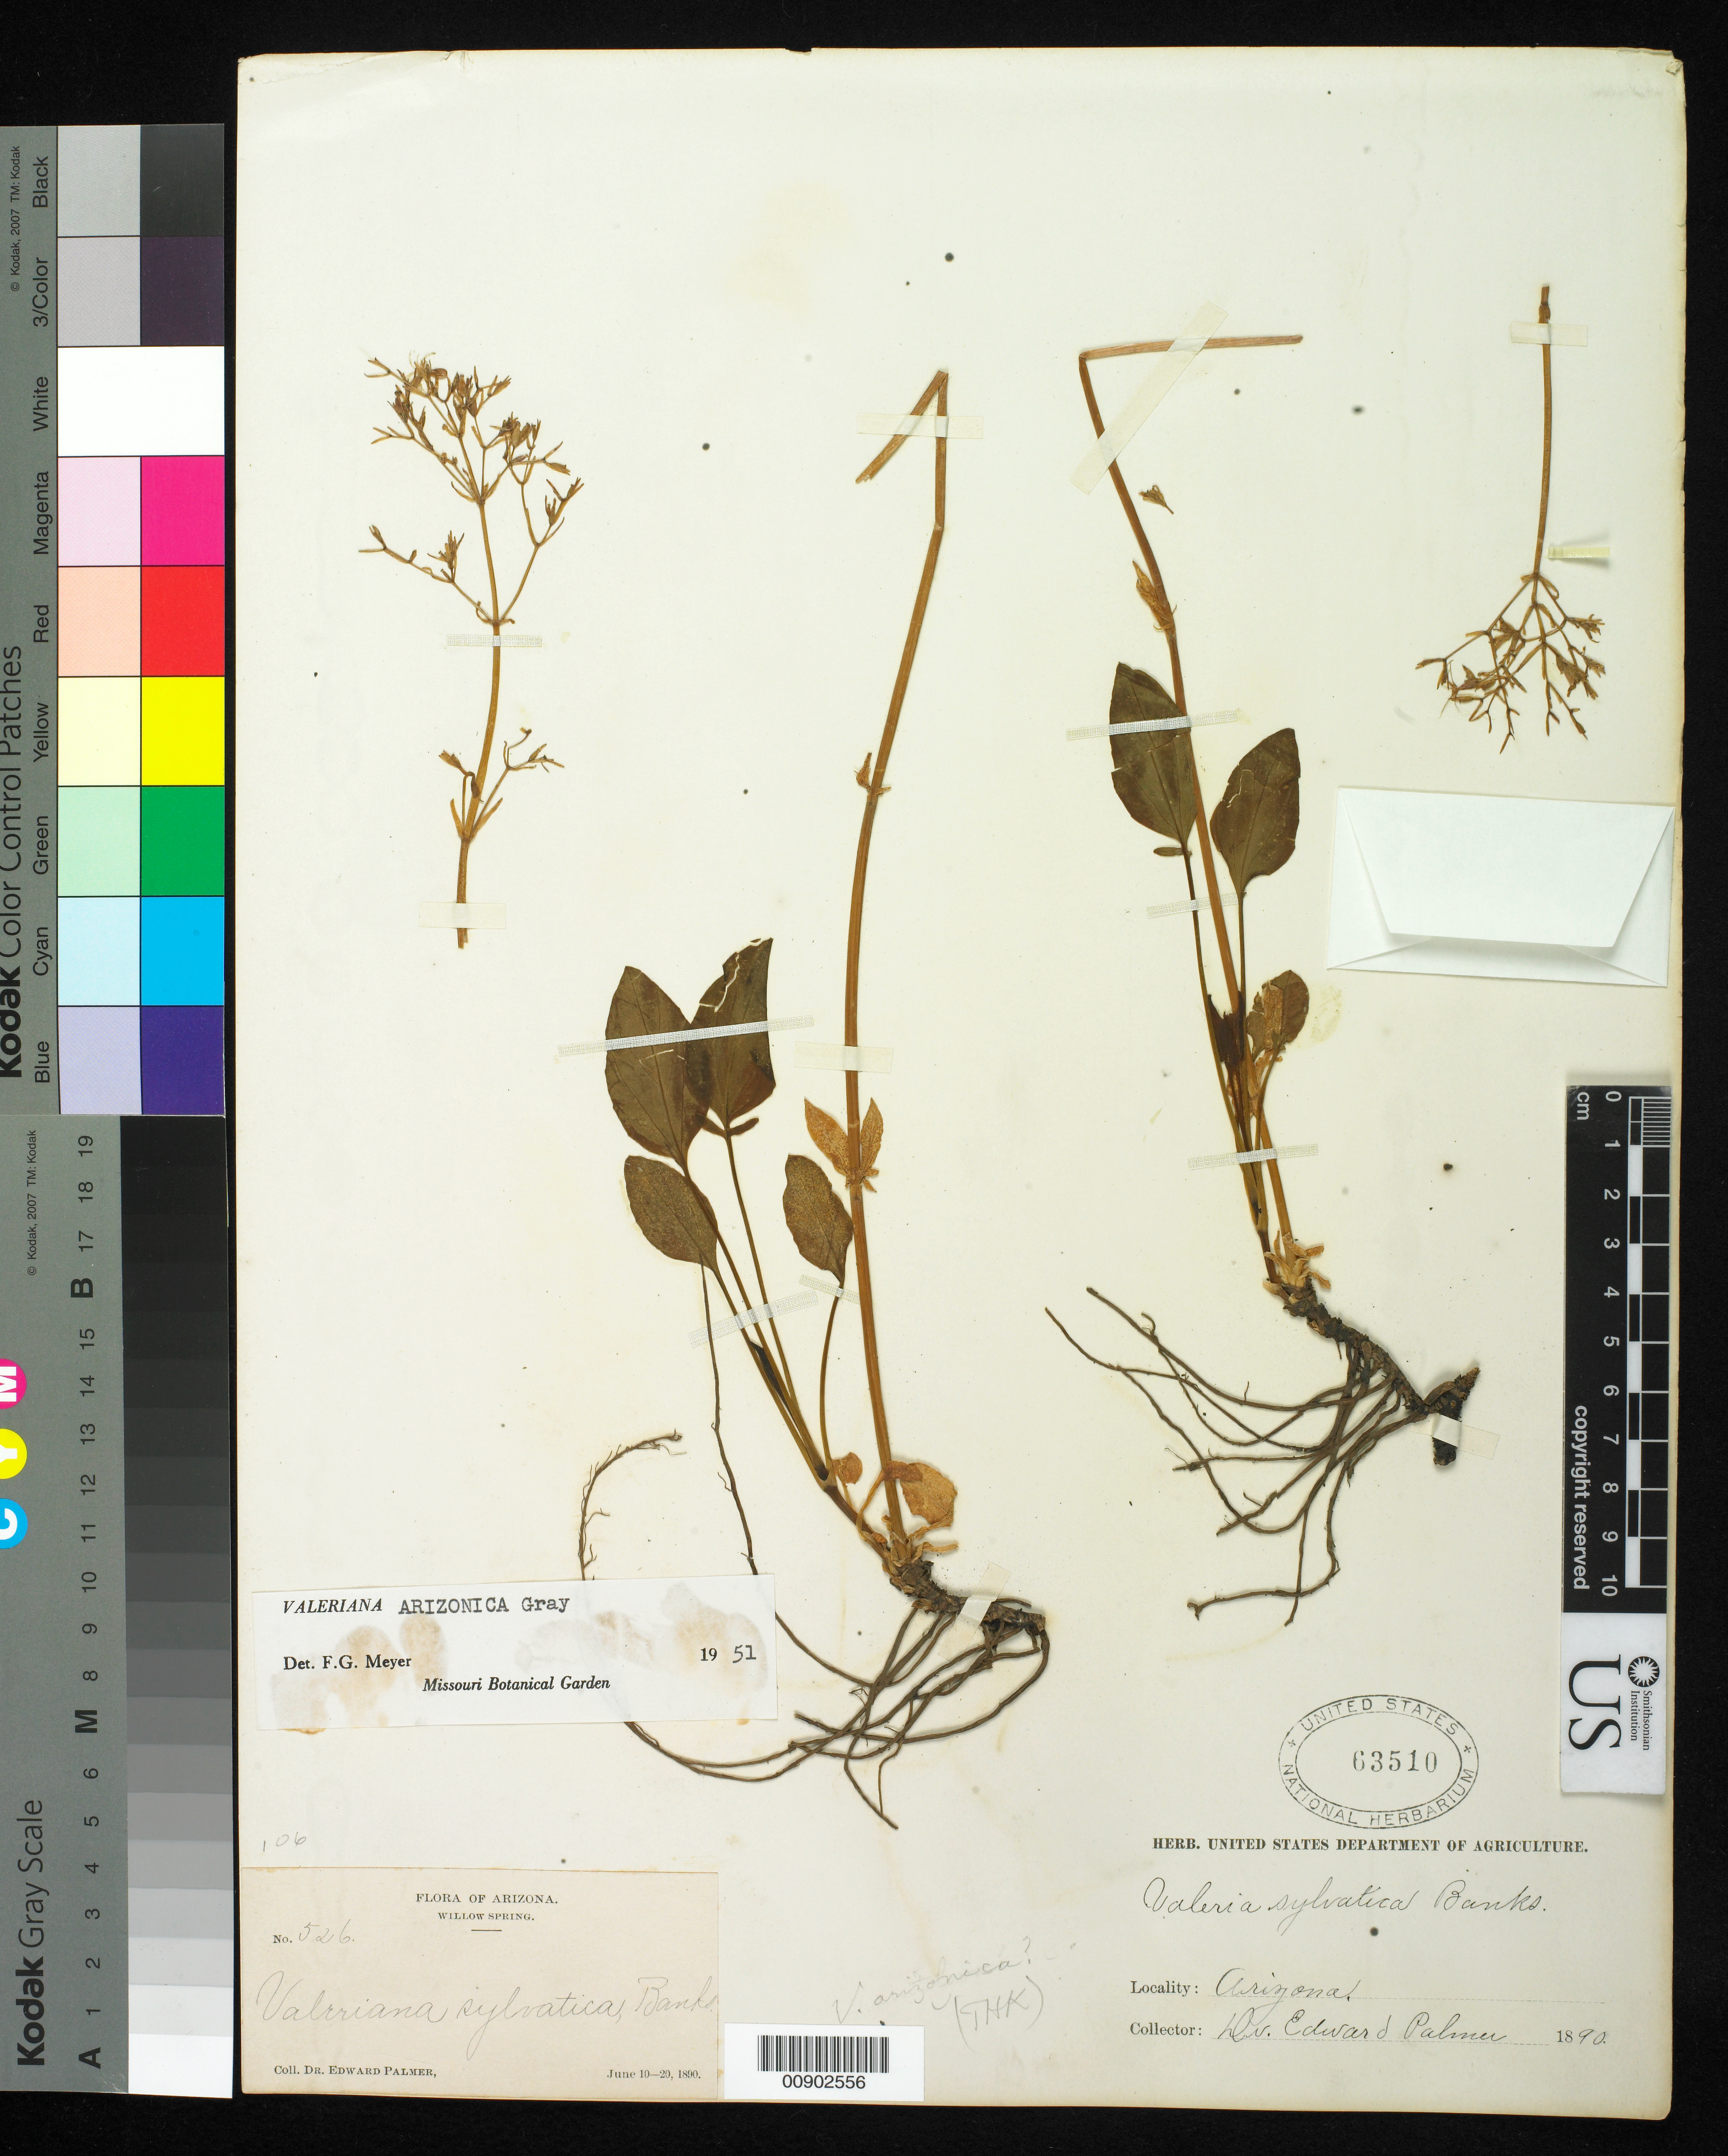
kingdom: Plantae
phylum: Tracheophyta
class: Magnoliopsida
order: Dipsacales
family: Caprifoliaceae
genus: Valeriana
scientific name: Valeriana arizonica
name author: A. Gray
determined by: Meyer, F. G.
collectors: E. Palmer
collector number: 526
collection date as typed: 10 Jun 1890 to 20 Jun 1890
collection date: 1890-06-10/1890-06-20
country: United States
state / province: Arizona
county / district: Coconino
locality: Willow Spring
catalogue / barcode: US 63510